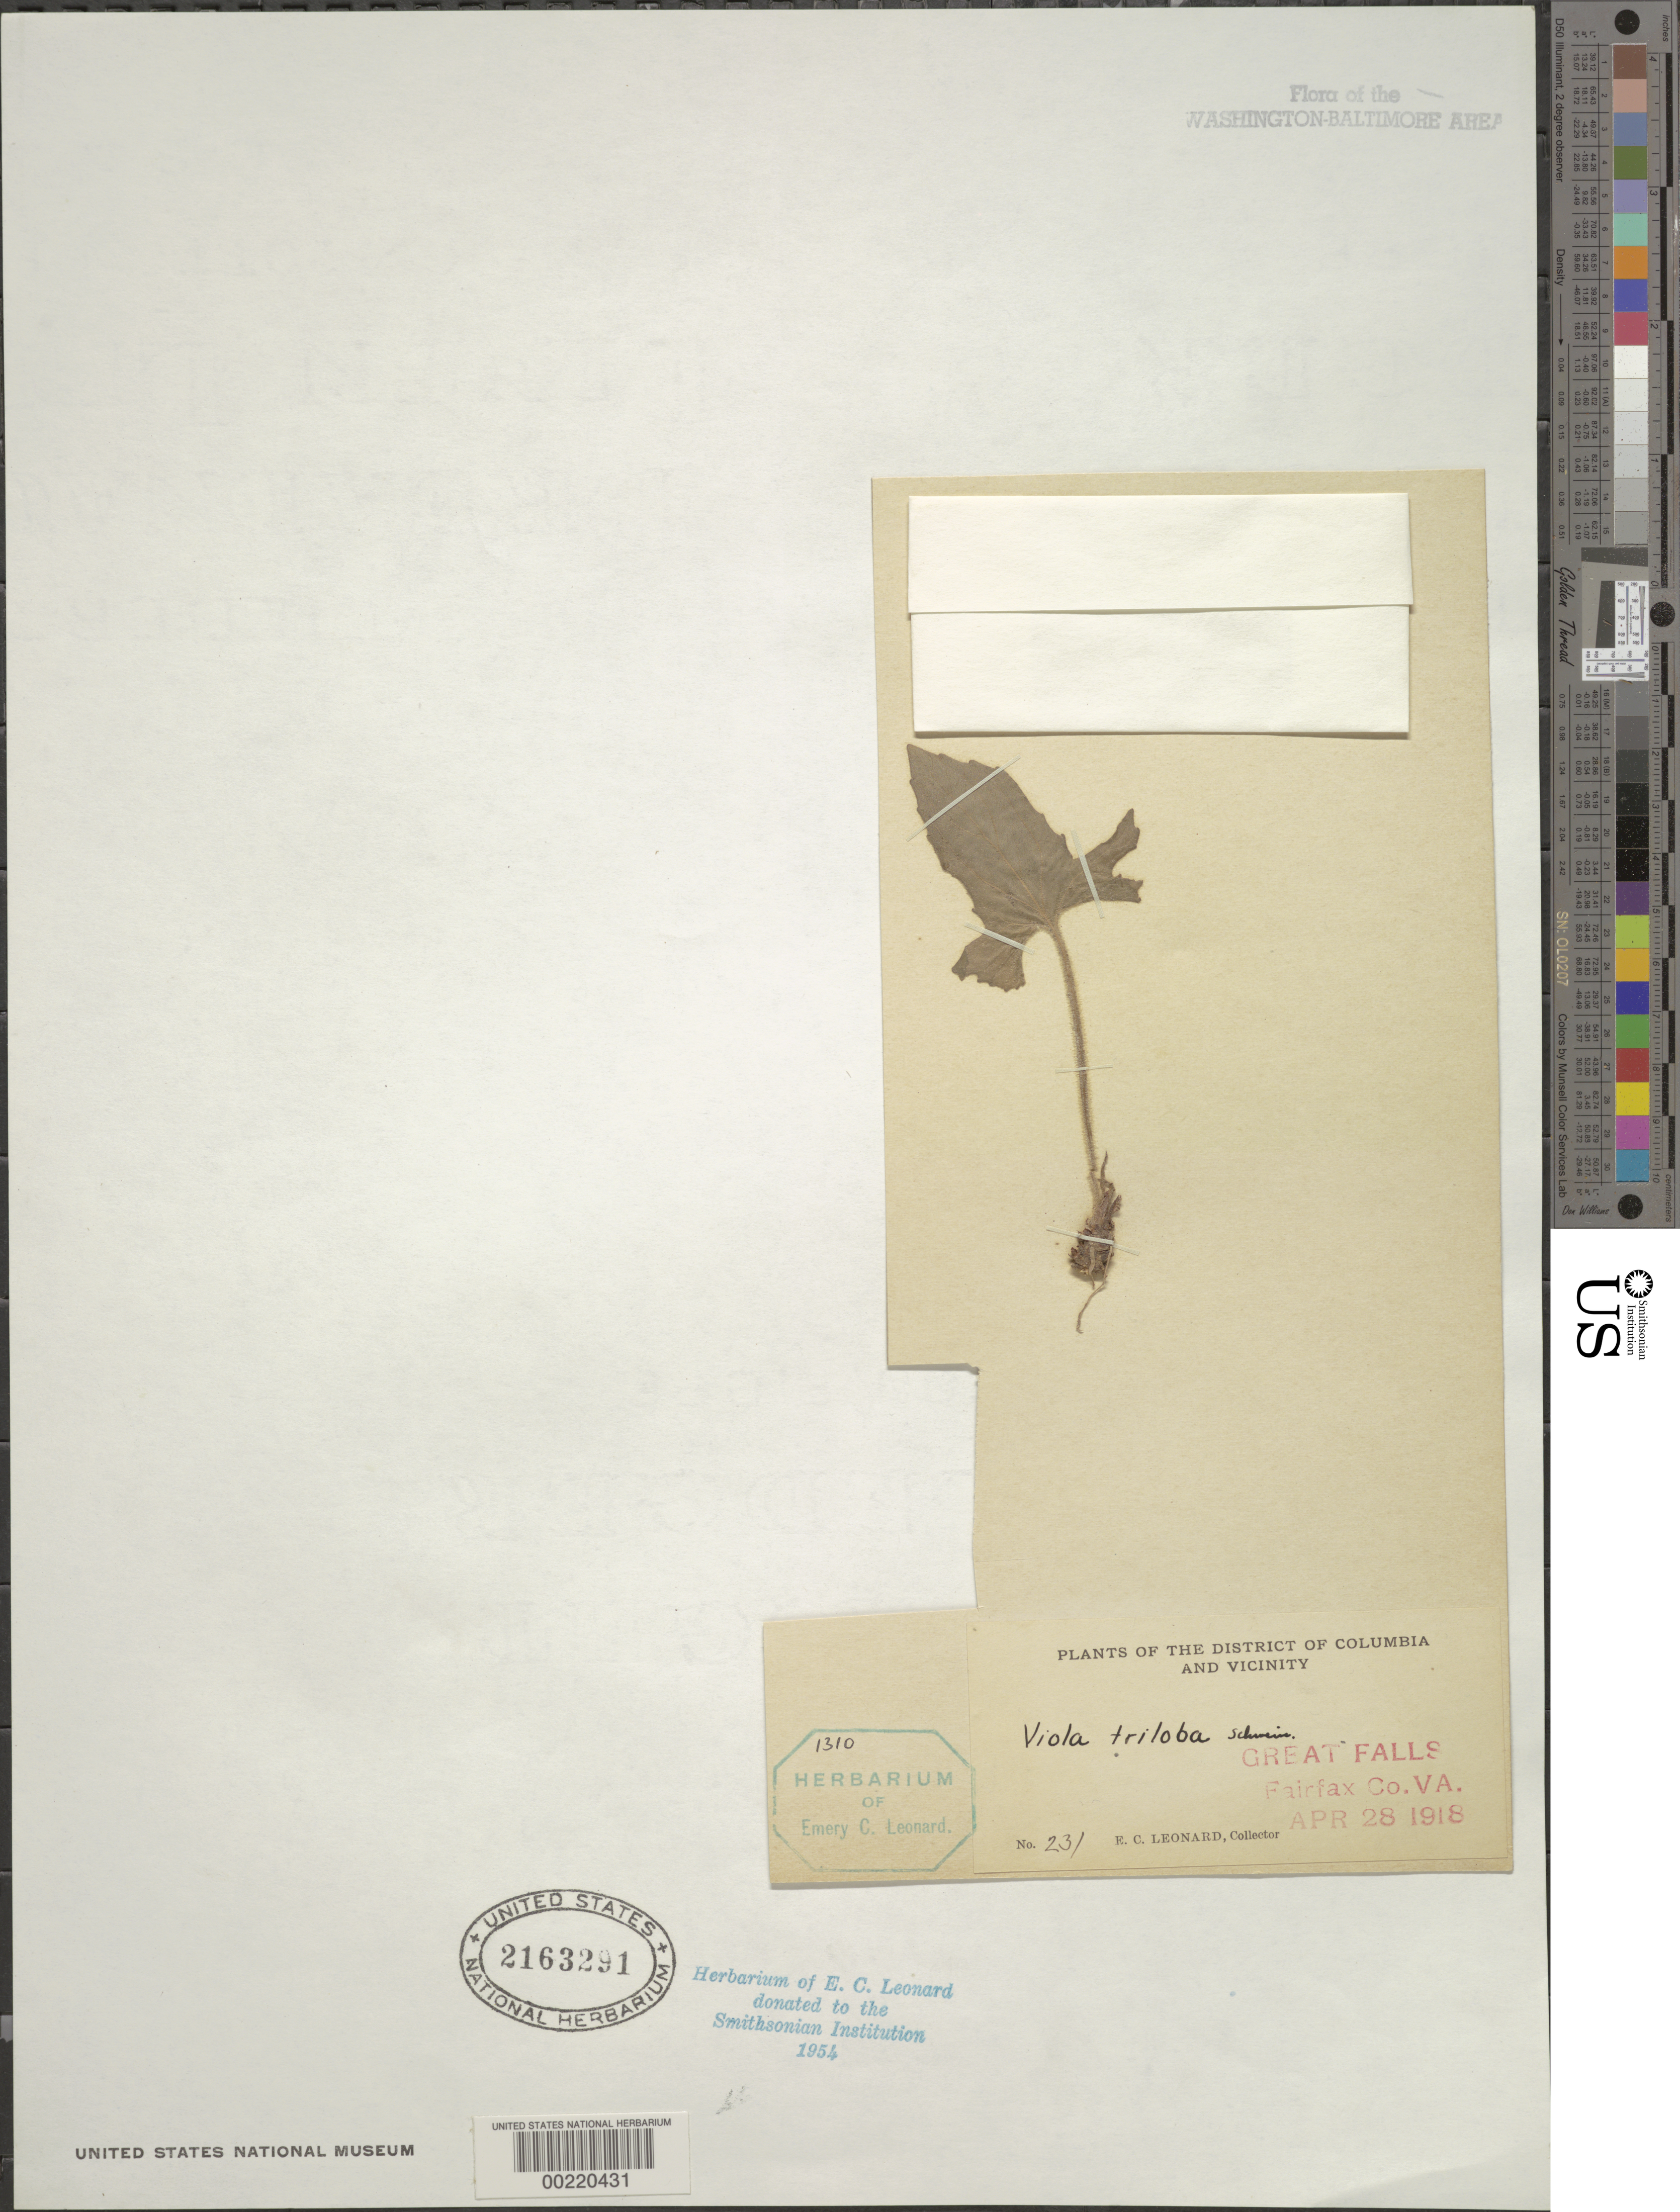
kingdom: Plantae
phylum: Tracheophyta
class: Magnoliopsida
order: Malpighiales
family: Violaceae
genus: Viola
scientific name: Viola palmata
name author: L.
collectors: E. C. Leonard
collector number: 231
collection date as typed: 28 Apr 1918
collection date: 1918-04-28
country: United States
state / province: Virginia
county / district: Fairfax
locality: Great Falls C. and O. Canal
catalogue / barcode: US 2163291